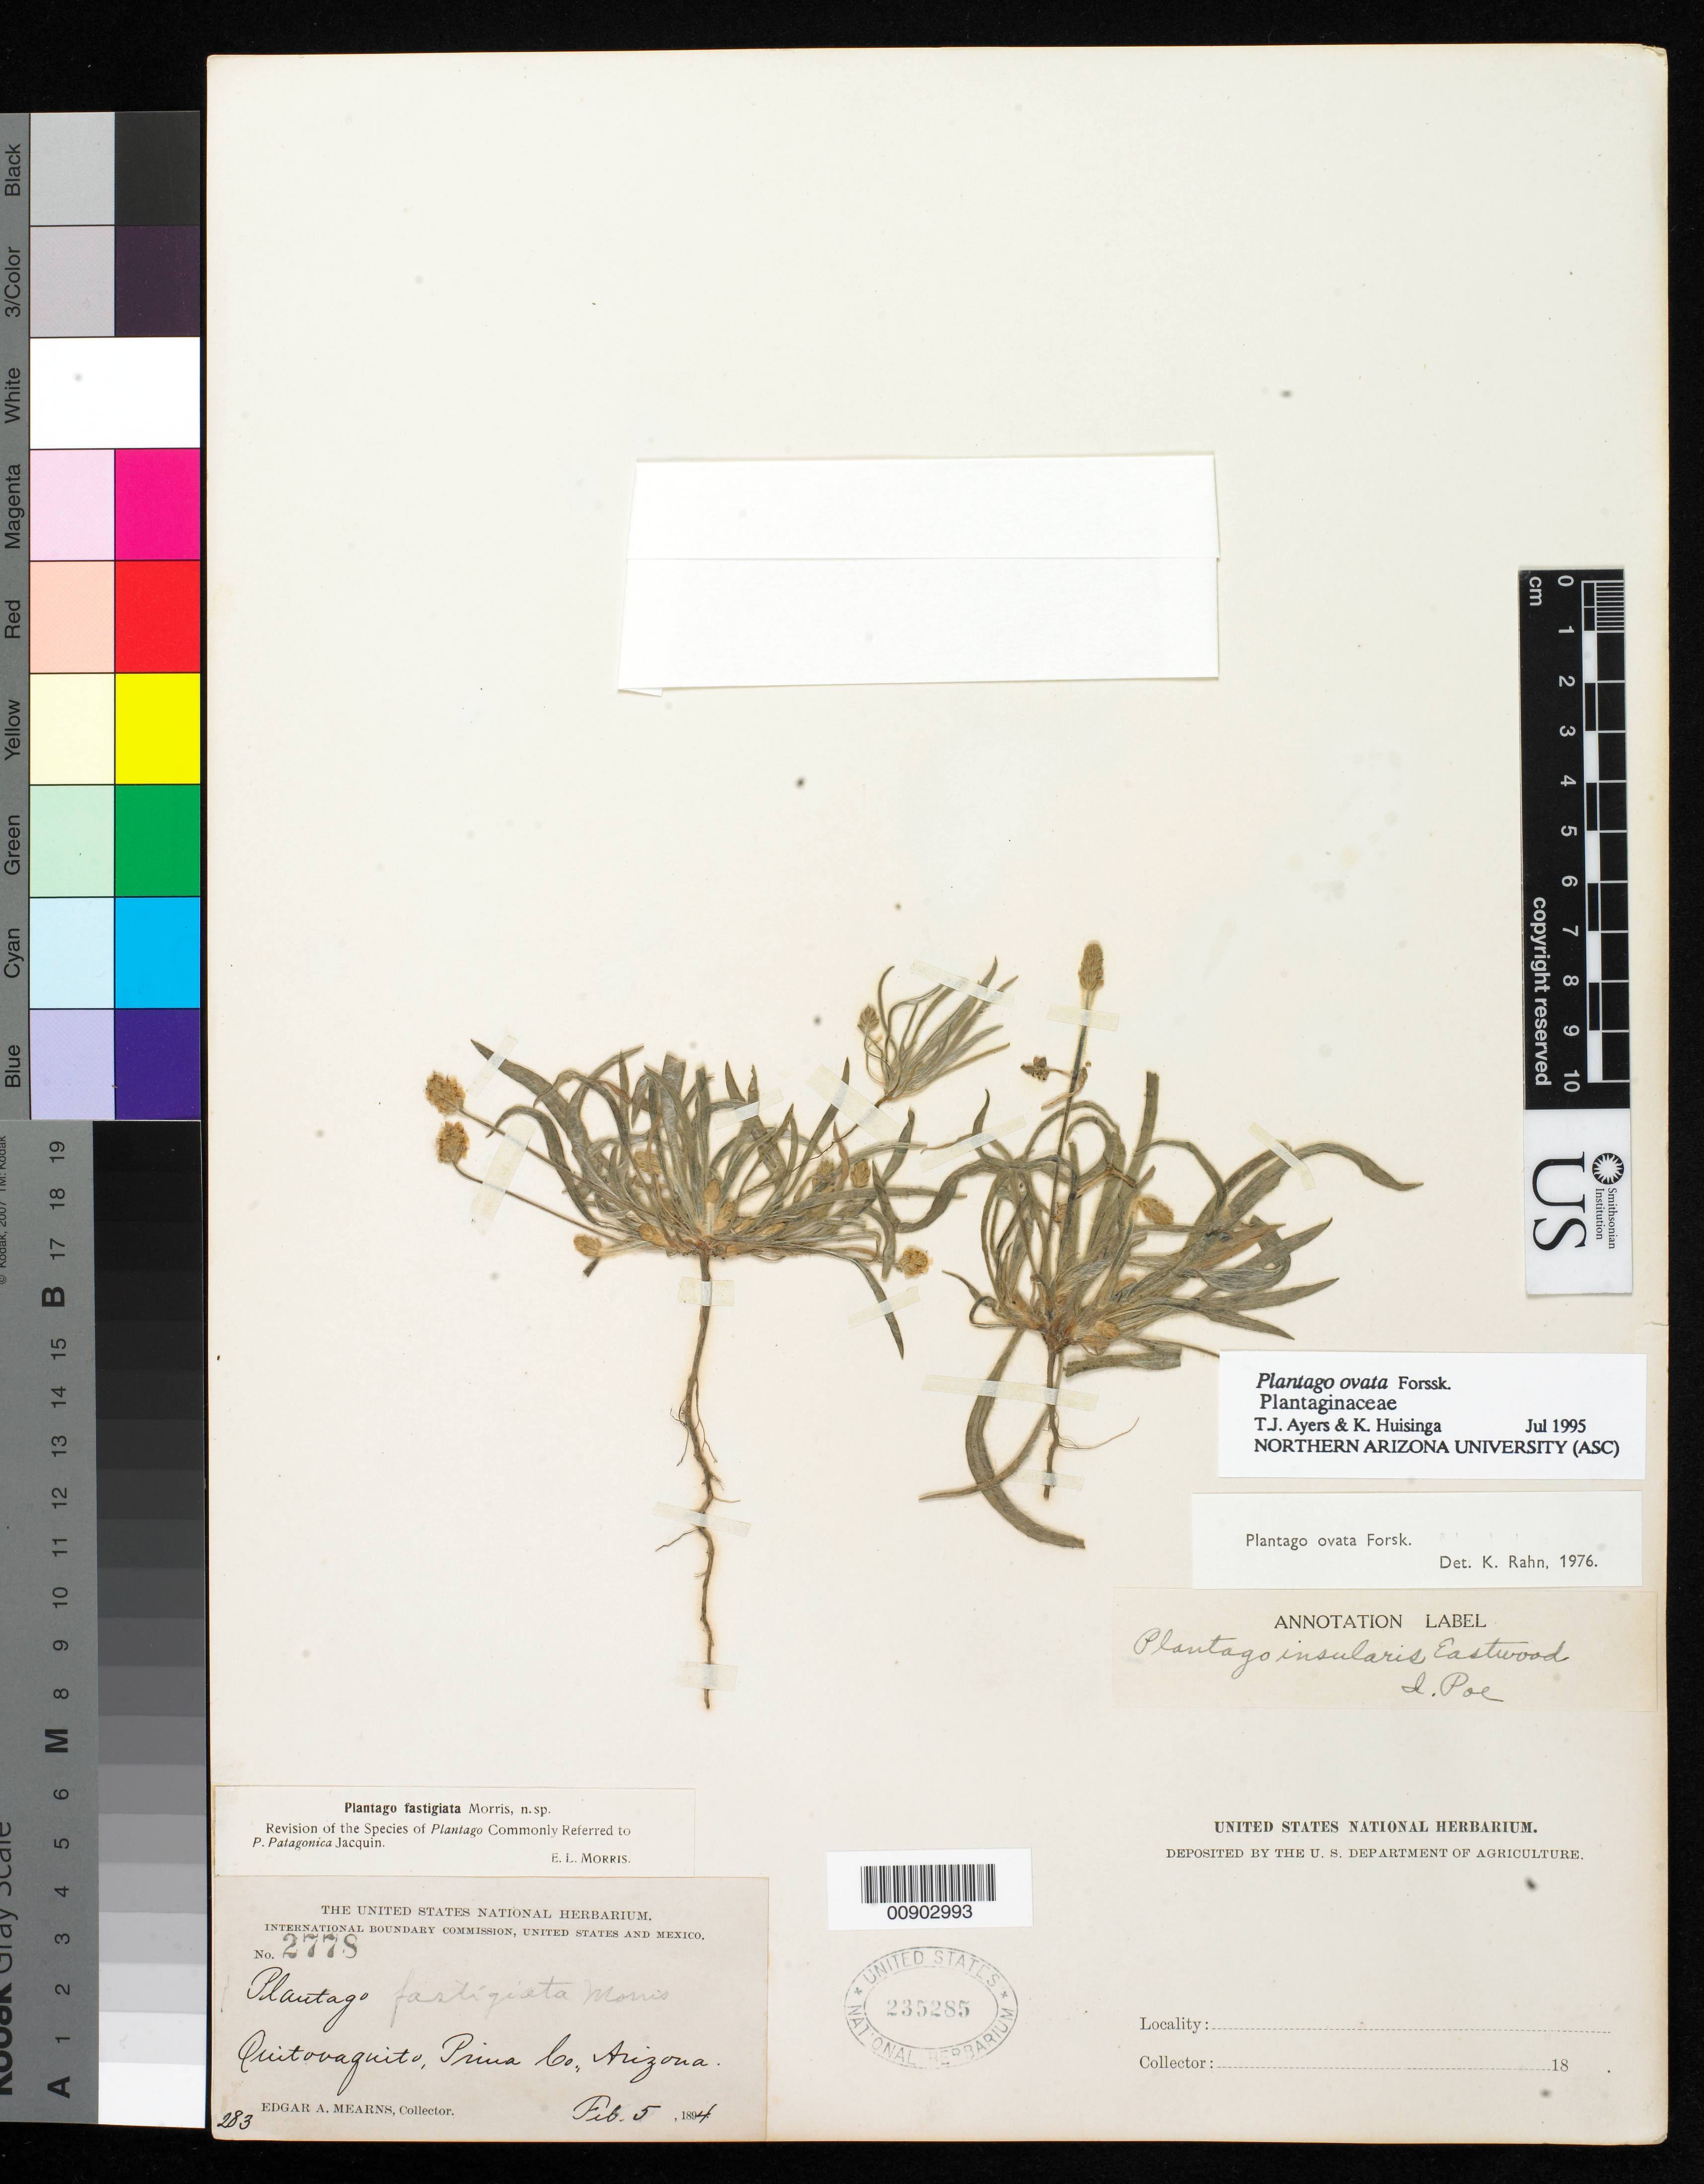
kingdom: Plantae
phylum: Tracheophyta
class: Magnoliopsida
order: Lamiales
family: Plantaginaceae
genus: Plantago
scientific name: Plantago ovata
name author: Forssk.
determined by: Ayers, T. J.; Huisinga, K.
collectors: E. A. Mearns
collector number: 2778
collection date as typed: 05 Feb 1894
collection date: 1894-02-05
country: United States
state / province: Arizona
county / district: Pima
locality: Quitovaquito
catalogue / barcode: US 235285